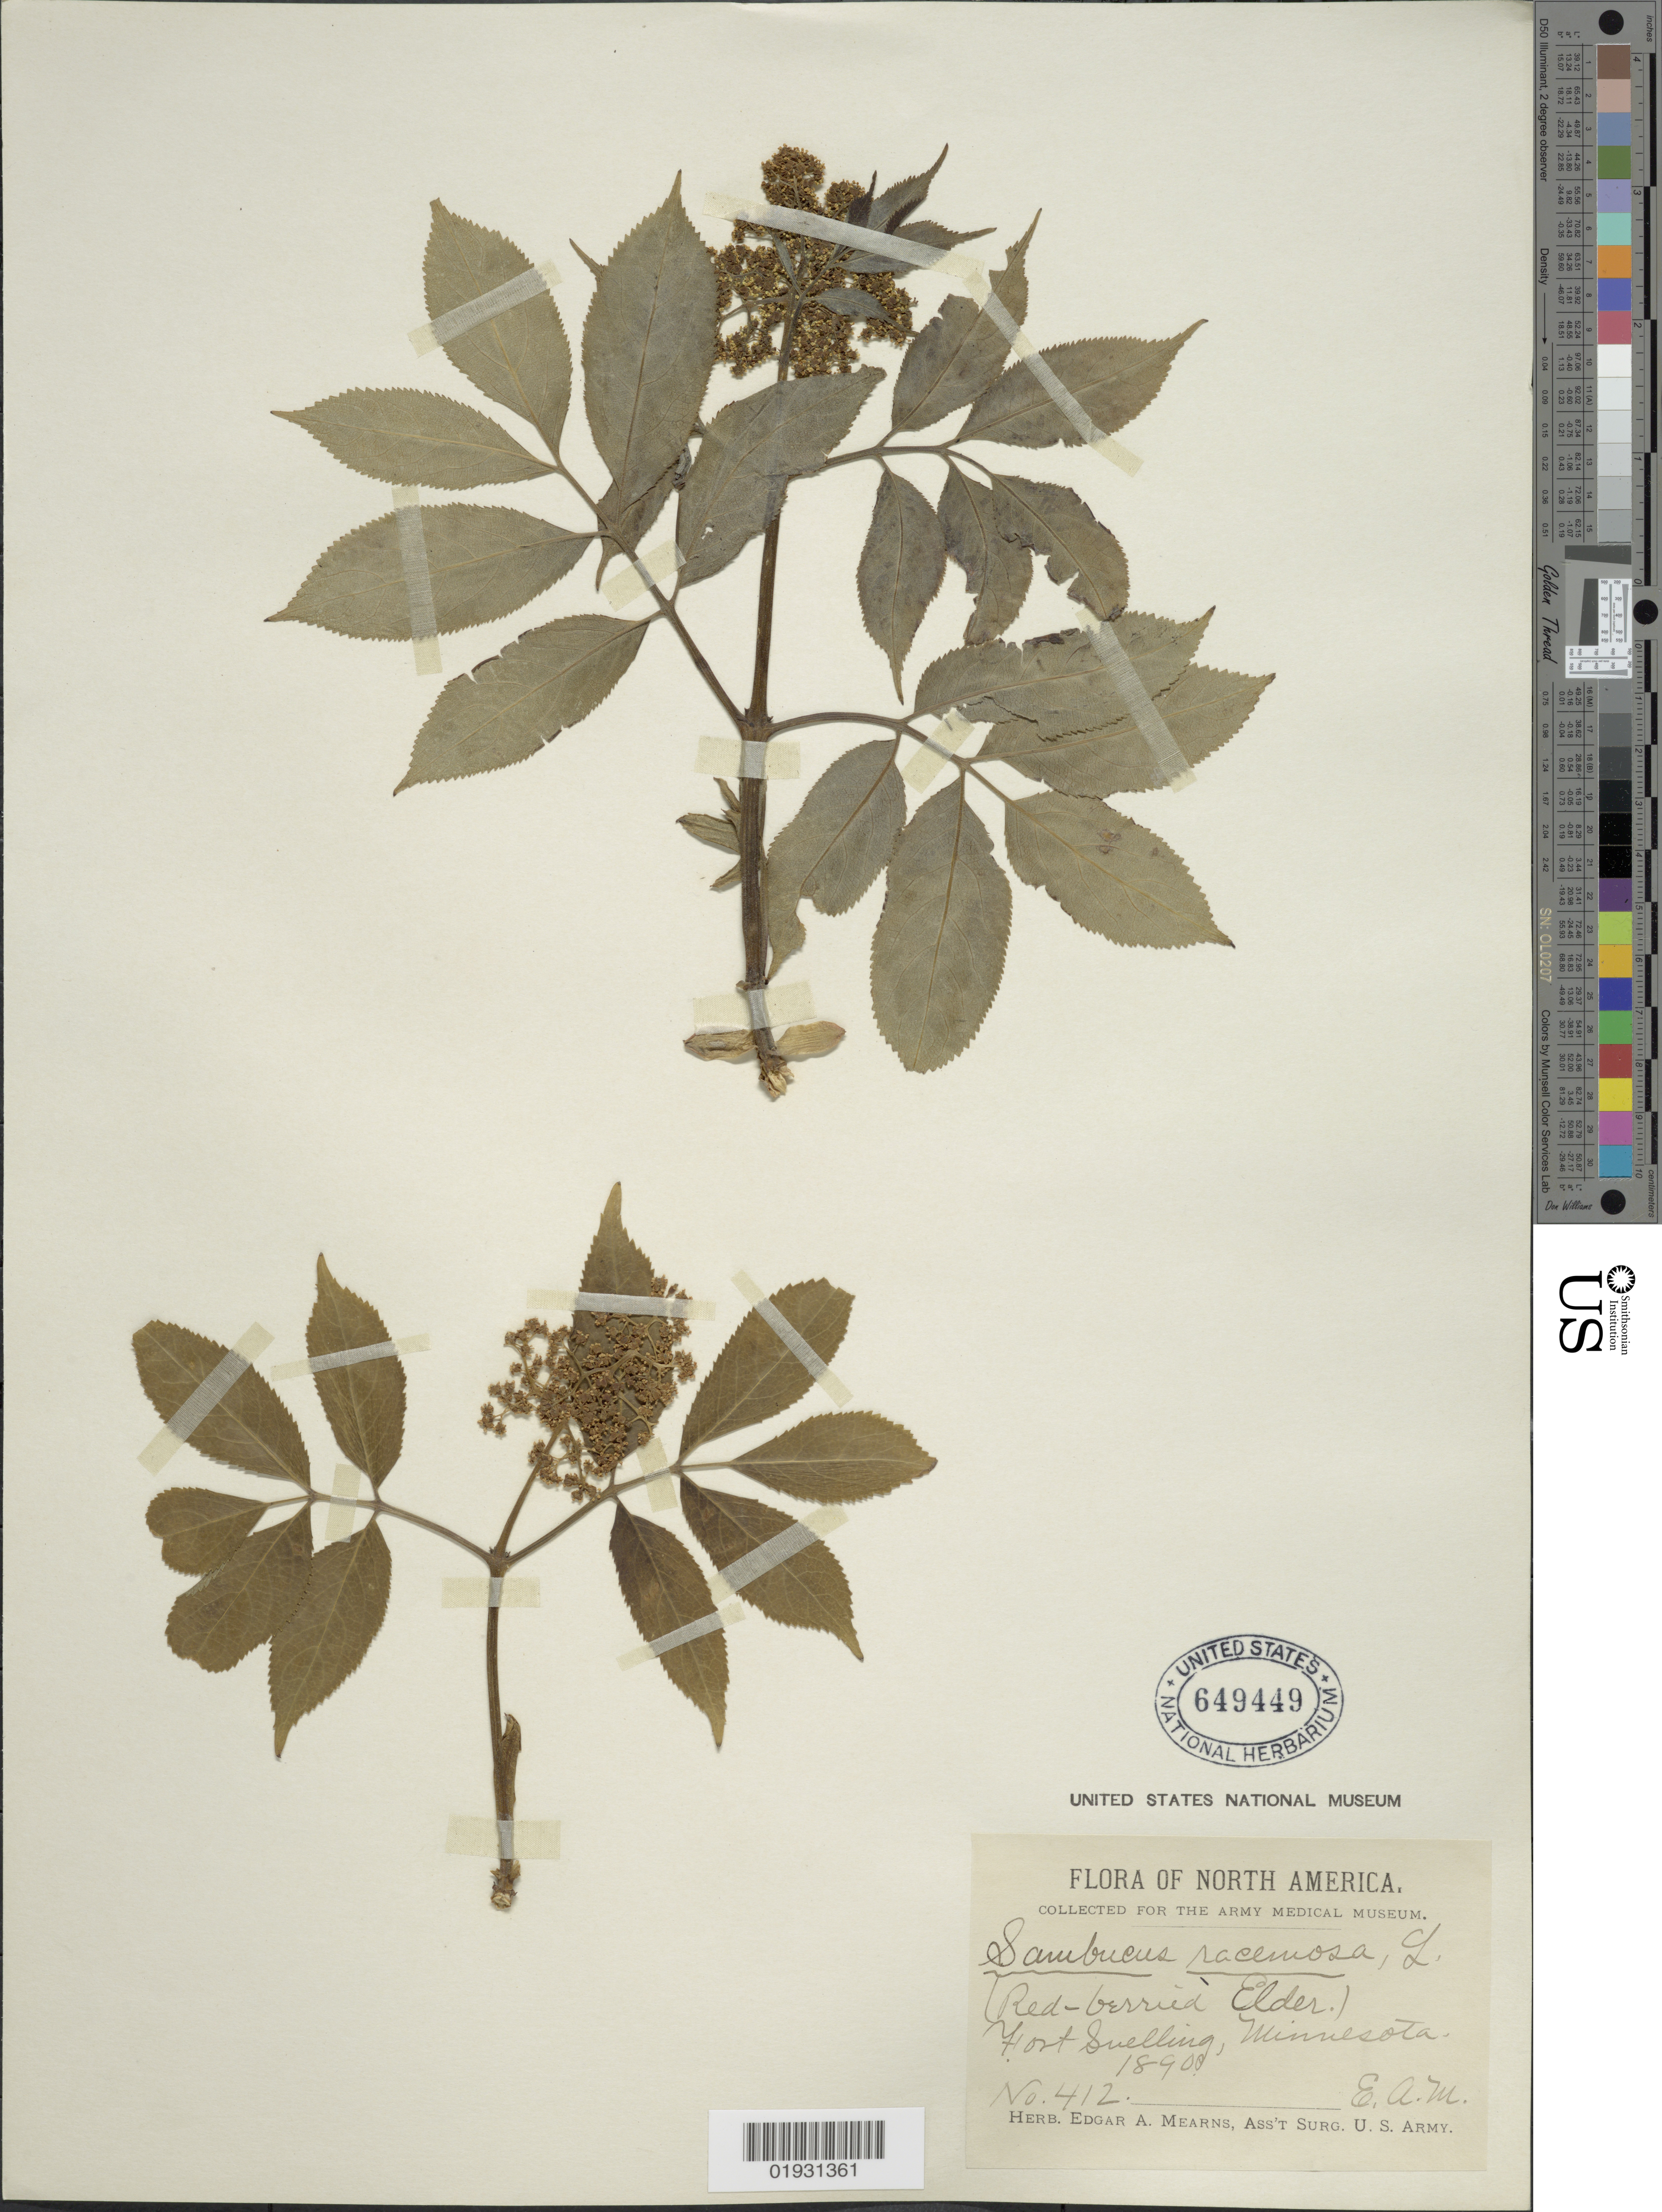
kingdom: Plantae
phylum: Tracheophyta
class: Magnoliopsida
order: Dipsacales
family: Viburnaceae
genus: Sambucus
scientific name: Sambucus racemosa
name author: L.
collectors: E. A. Mearns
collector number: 412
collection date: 1890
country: United States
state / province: Minnesota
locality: Fort Snelling.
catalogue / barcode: US 649449